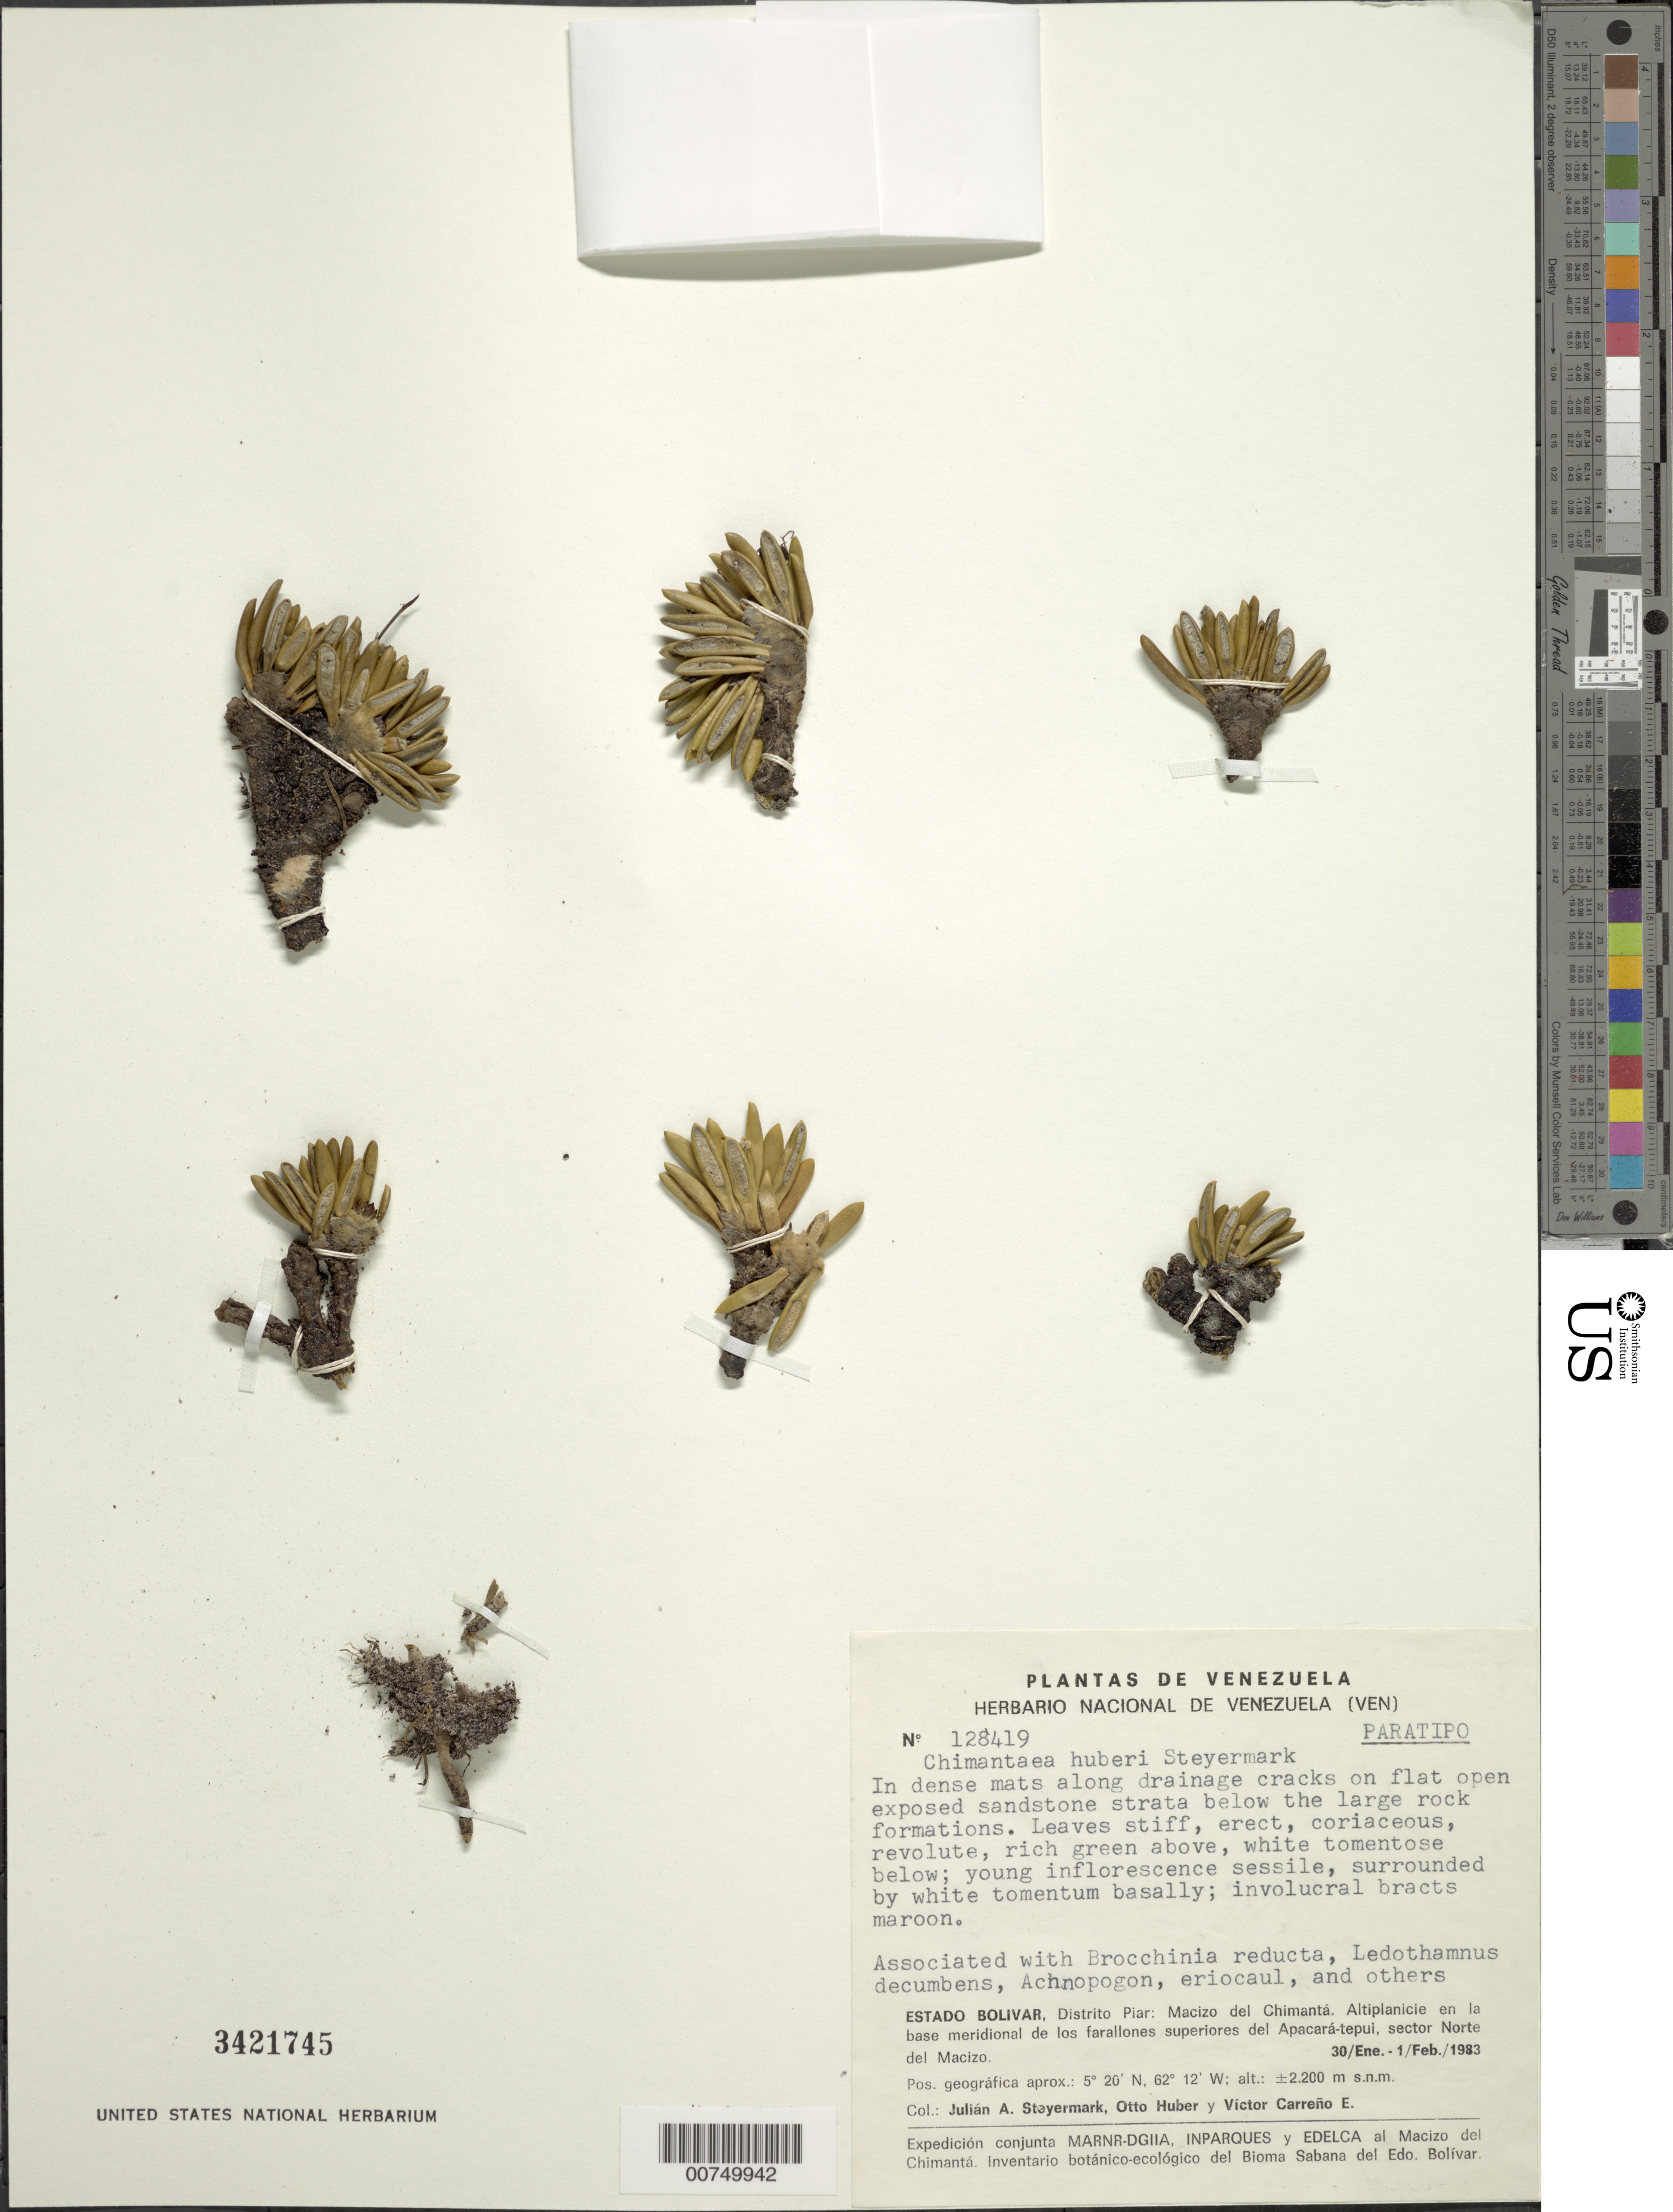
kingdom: Plantae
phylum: Tracheophyta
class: Magnoliopsida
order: Asterales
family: Asteraceae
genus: Chimantaea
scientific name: Chimantaea huberi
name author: Steyerm.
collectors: J. Steyermark, O. Huber & V. Carreño E.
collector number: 128419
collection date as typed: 30-Jan-83 to 1-Feb-83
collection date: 1983-01-30/1983-02-01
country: Venezuela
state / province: Bolívar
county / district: Piar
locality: Macizo del Chimantá, Apacará-tepuí, sector N del Macizo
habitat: Dense mats along drainage cracks on flat open exposed sandstone strata below the large rock formations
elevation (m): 2200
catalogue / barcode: US 3421745